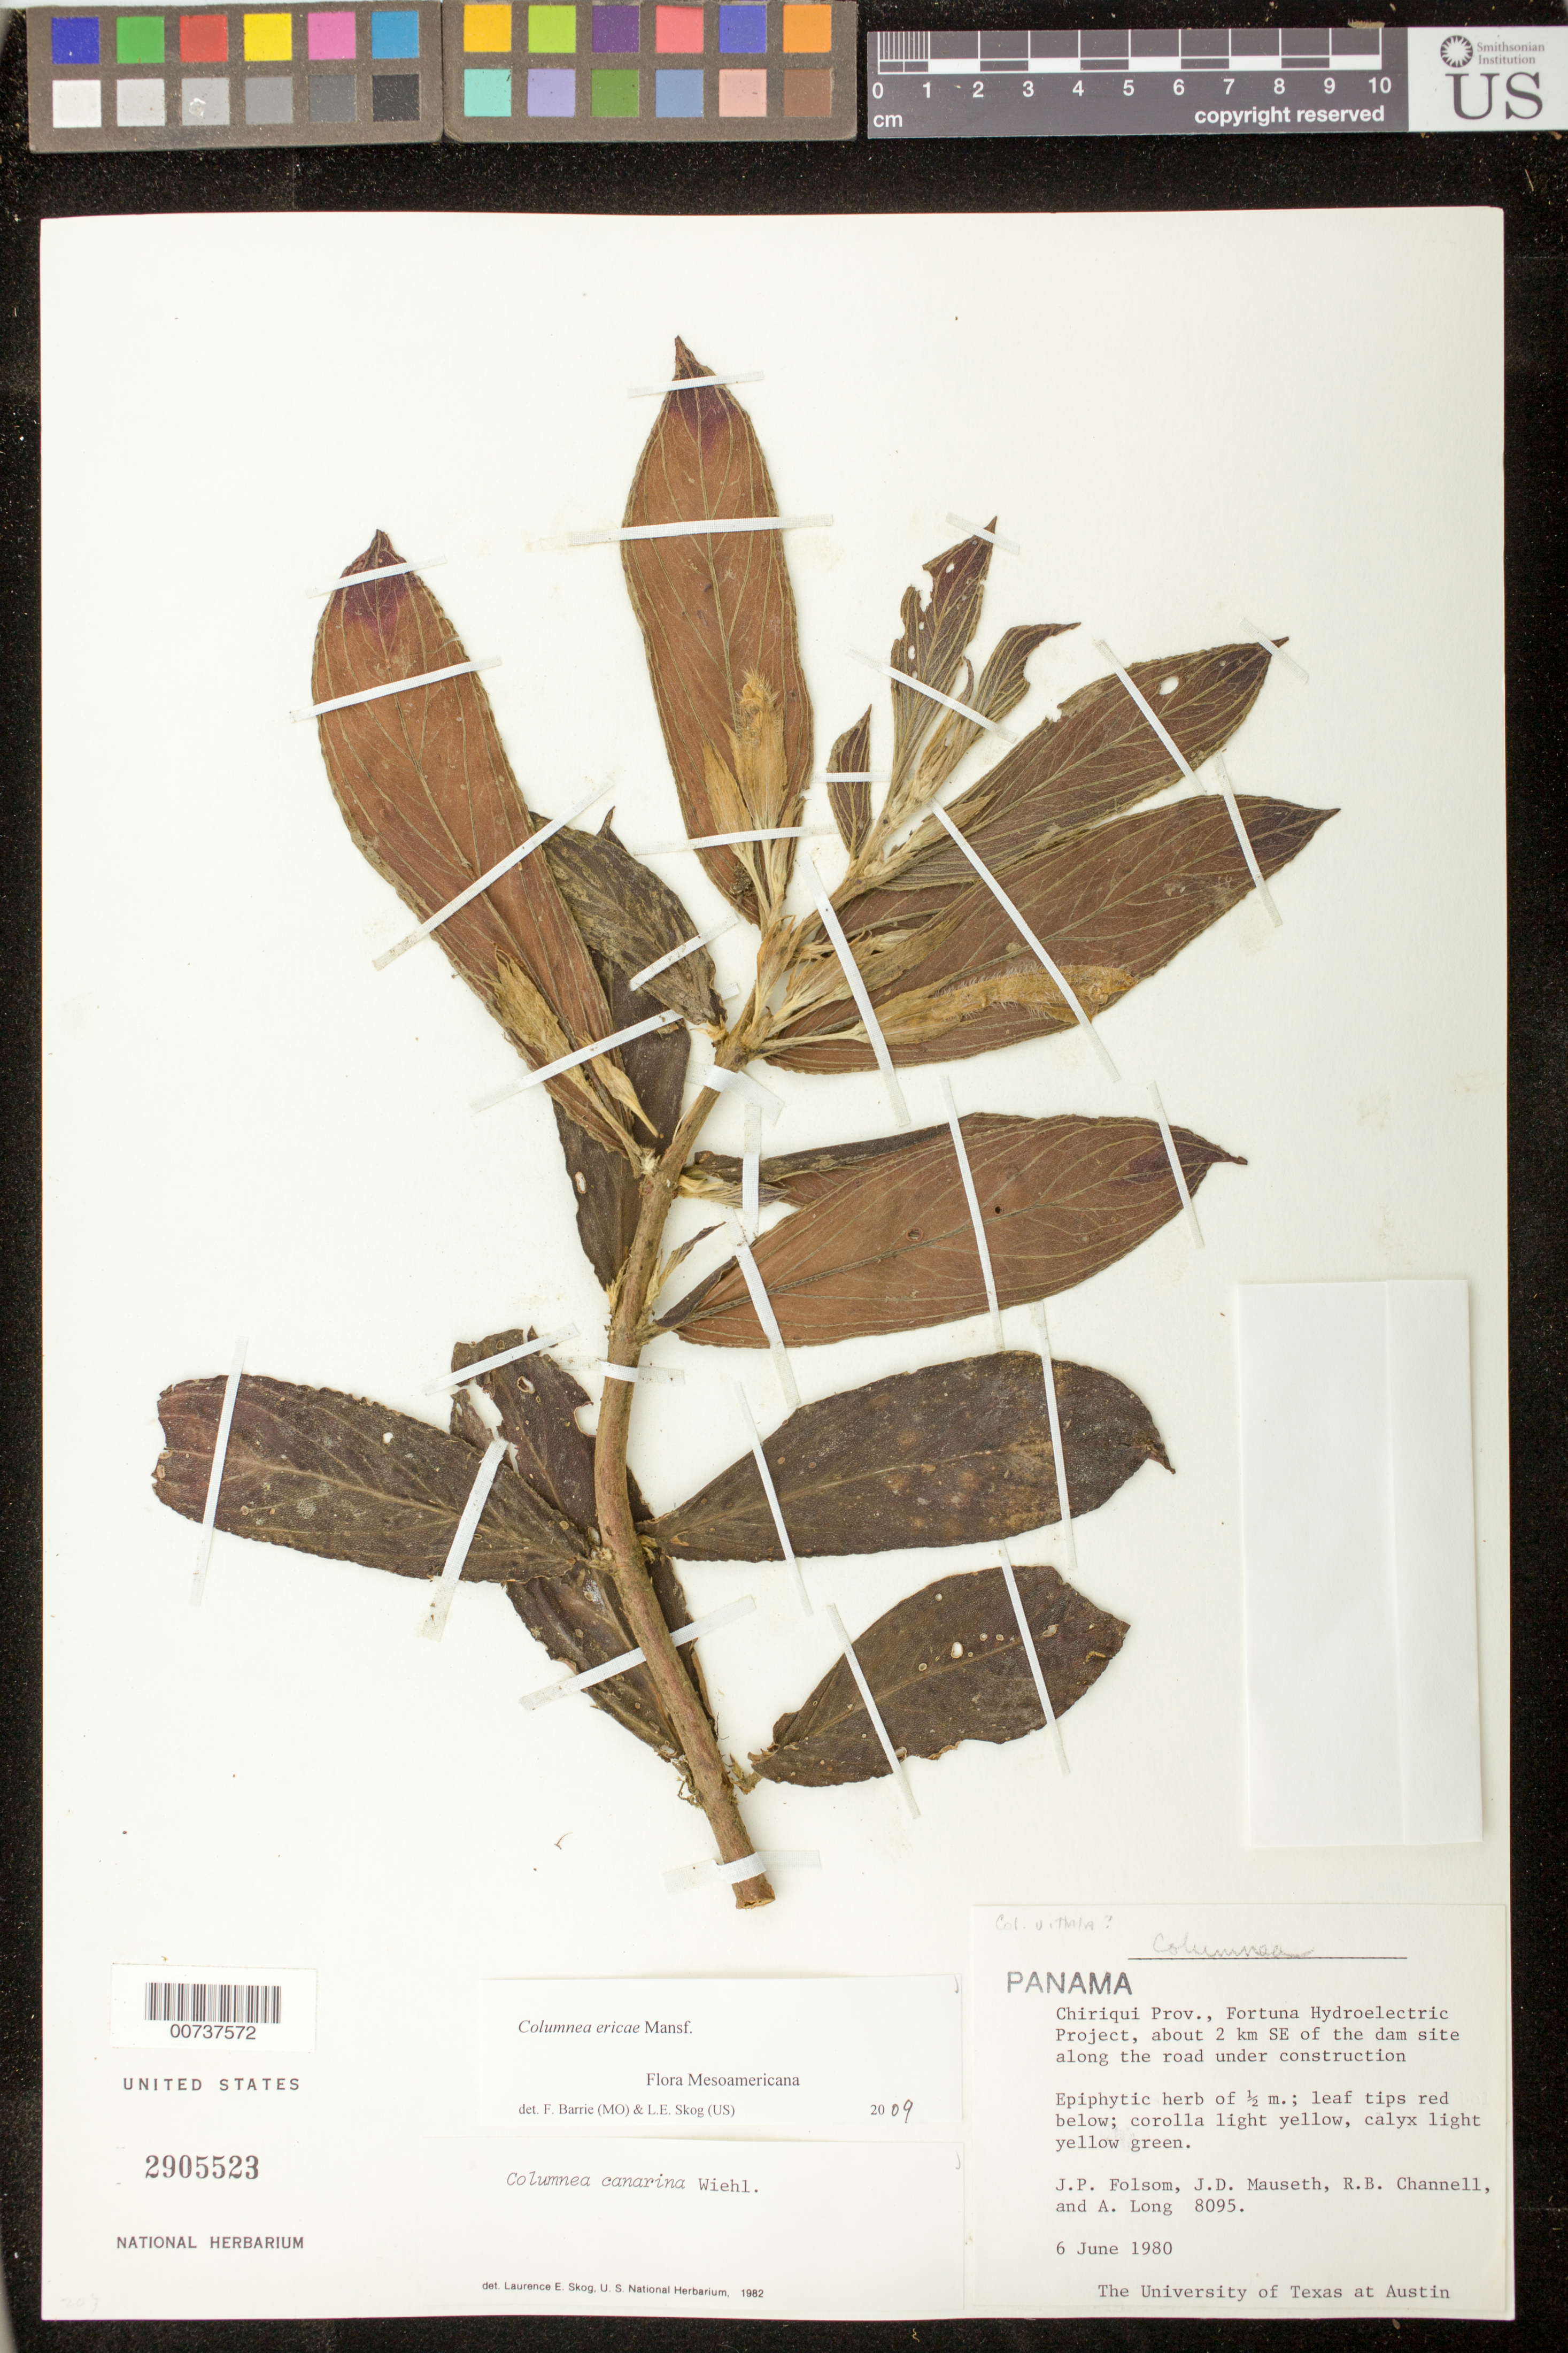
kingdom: Plantae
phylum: Tracheophyta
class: Magnoliopsida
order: Lamiales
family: Gesneriaceae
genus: Columnea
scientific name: Columnea ericae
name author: Mansf.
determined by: Barrie, F. R.; Skog, Laurence E.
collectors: J. P. Folsom, J. Mauseth, R. B. Channell & A. Long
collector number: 8095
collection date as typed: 06 Jun 1980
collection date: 1980-06-06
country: Panama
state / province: Chiriquí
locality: Fortuna Hydroelectric Project, about 2 km SE of the dam site along the road under construction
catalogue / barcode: US 2905523